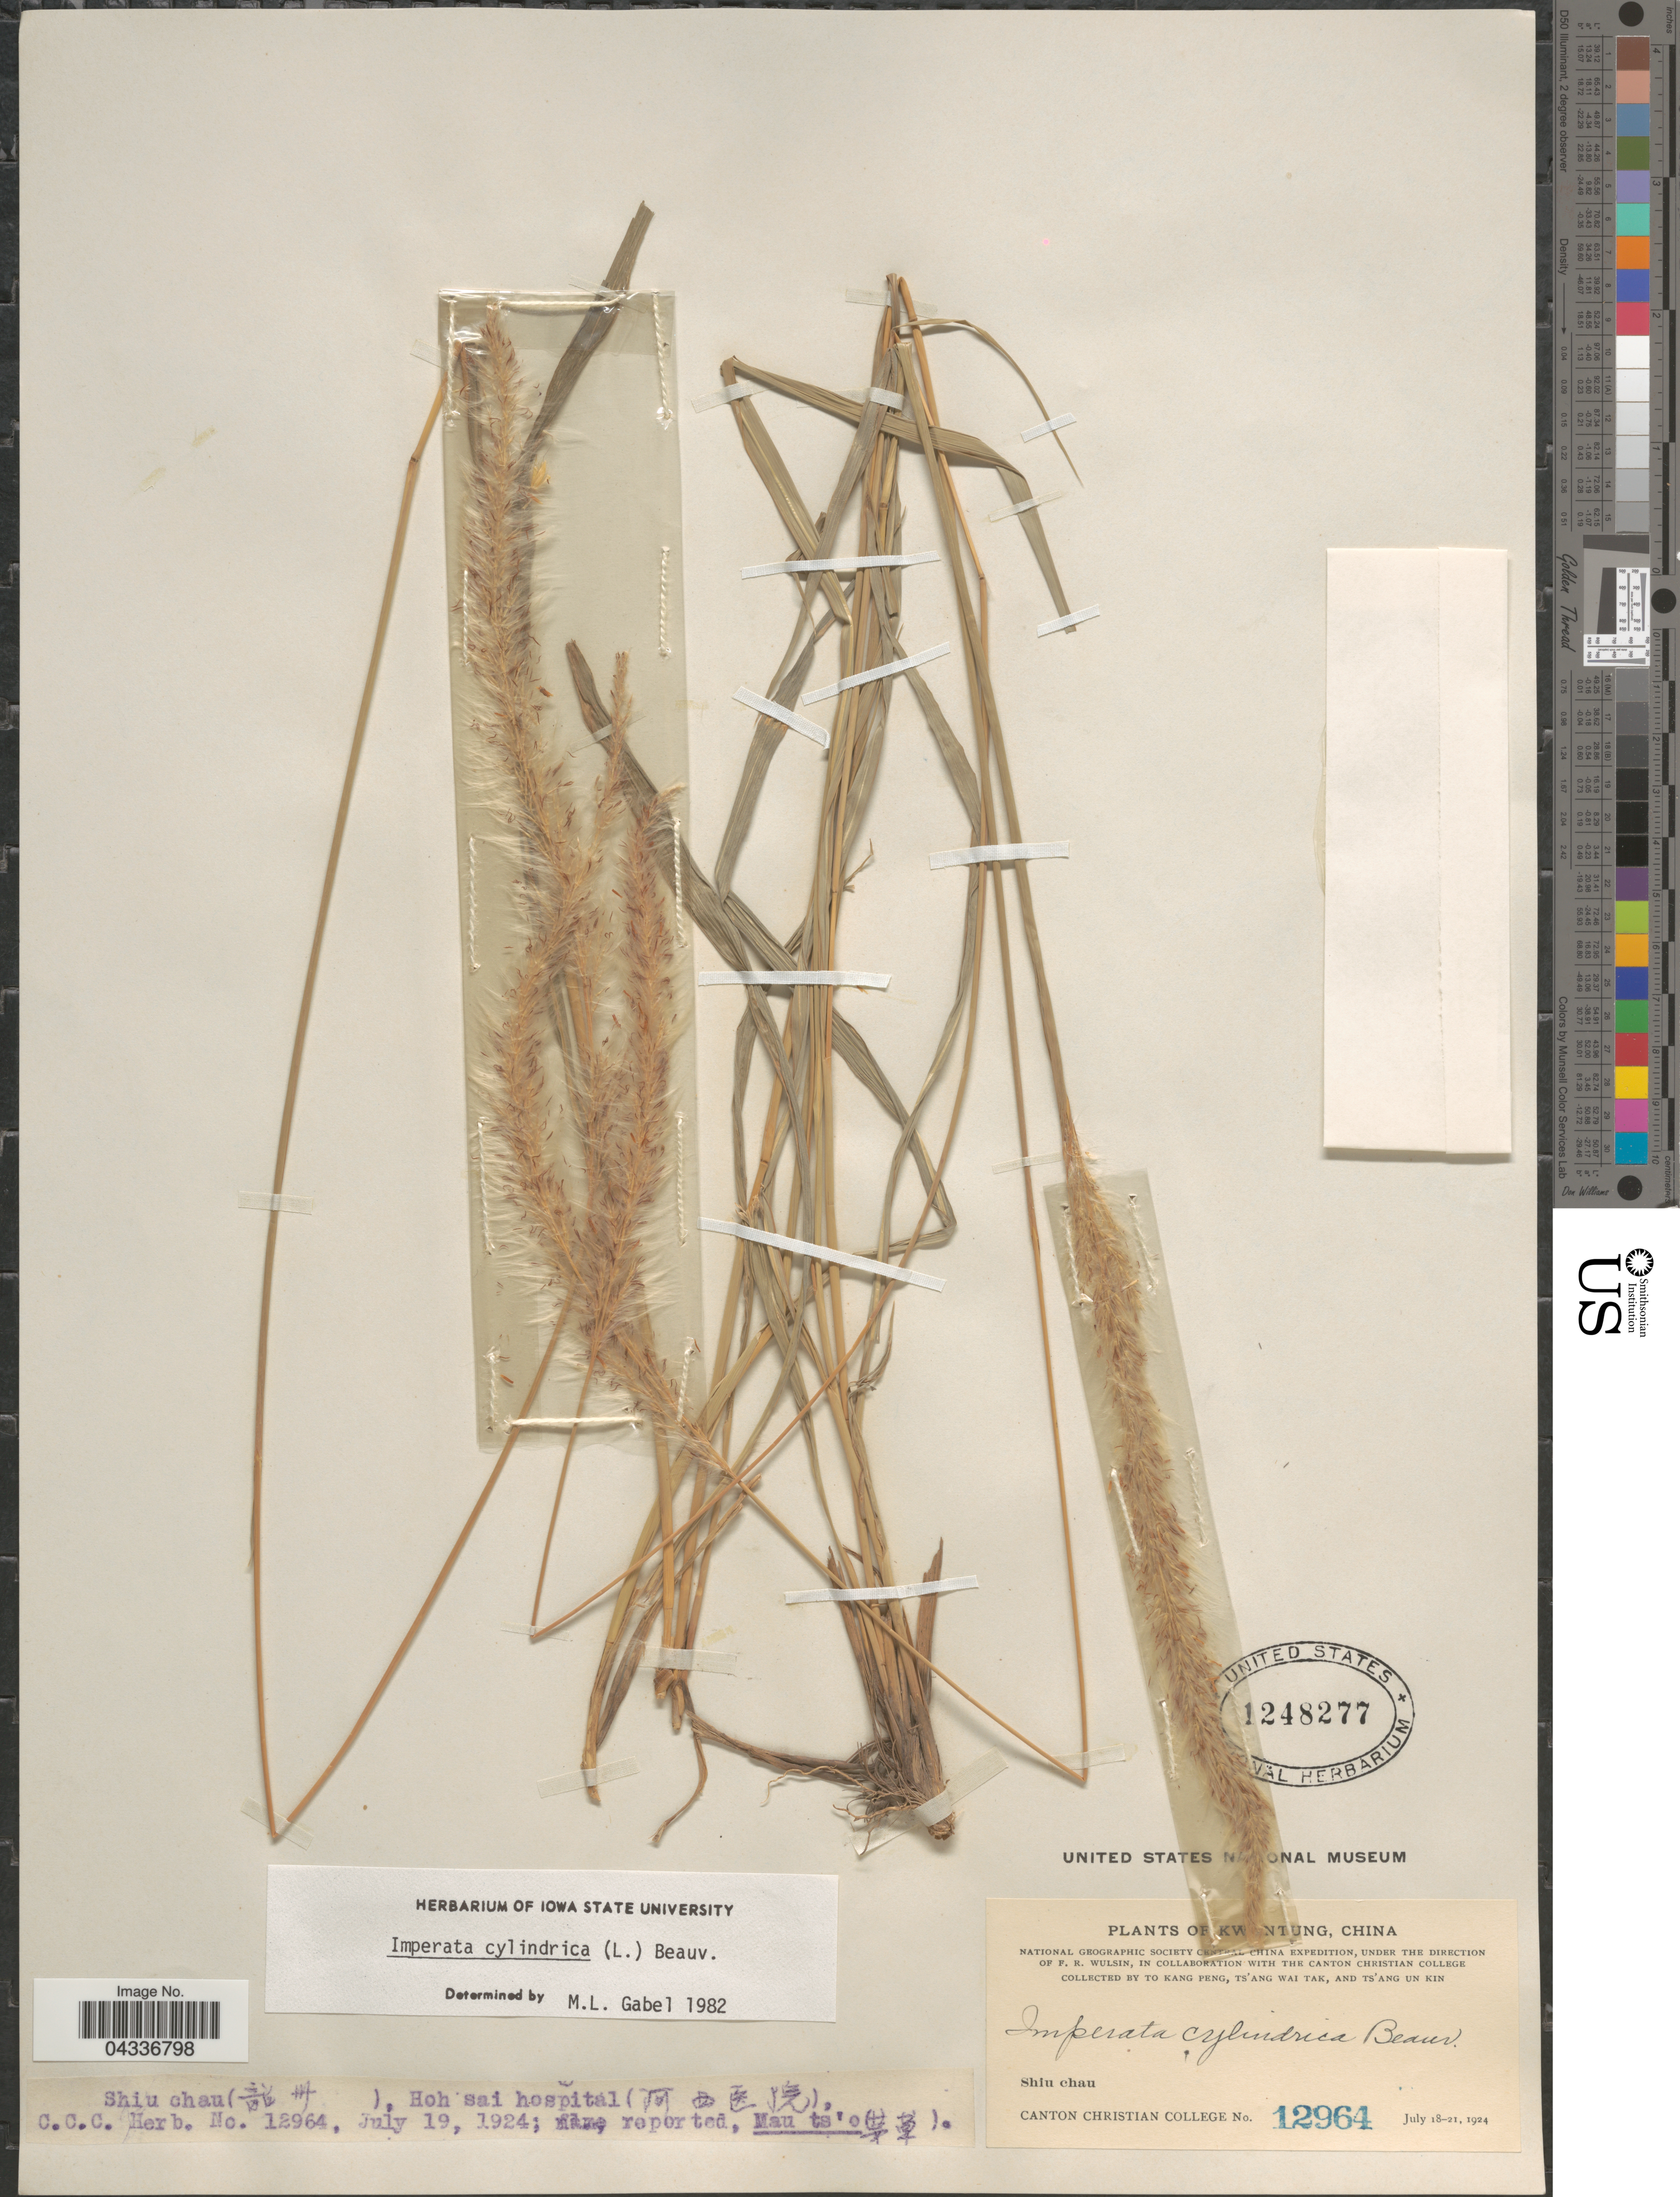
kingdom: Plantae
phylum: Tracheophyta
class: Liliopsida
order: Poales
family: Poaceae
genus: Imperata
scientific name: Imperata cylindrica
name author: (L.) P. Beauv.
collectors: Kang Peng To, W. T. Tsang & U. K. Tsang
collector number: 12964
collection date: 1924-07-18/1924-07-21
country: China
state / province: Guangdong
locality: Kw [illegible text]ntung. National Geographic Society Central China Expedition. Shiu chau.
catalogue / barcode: US 1248277